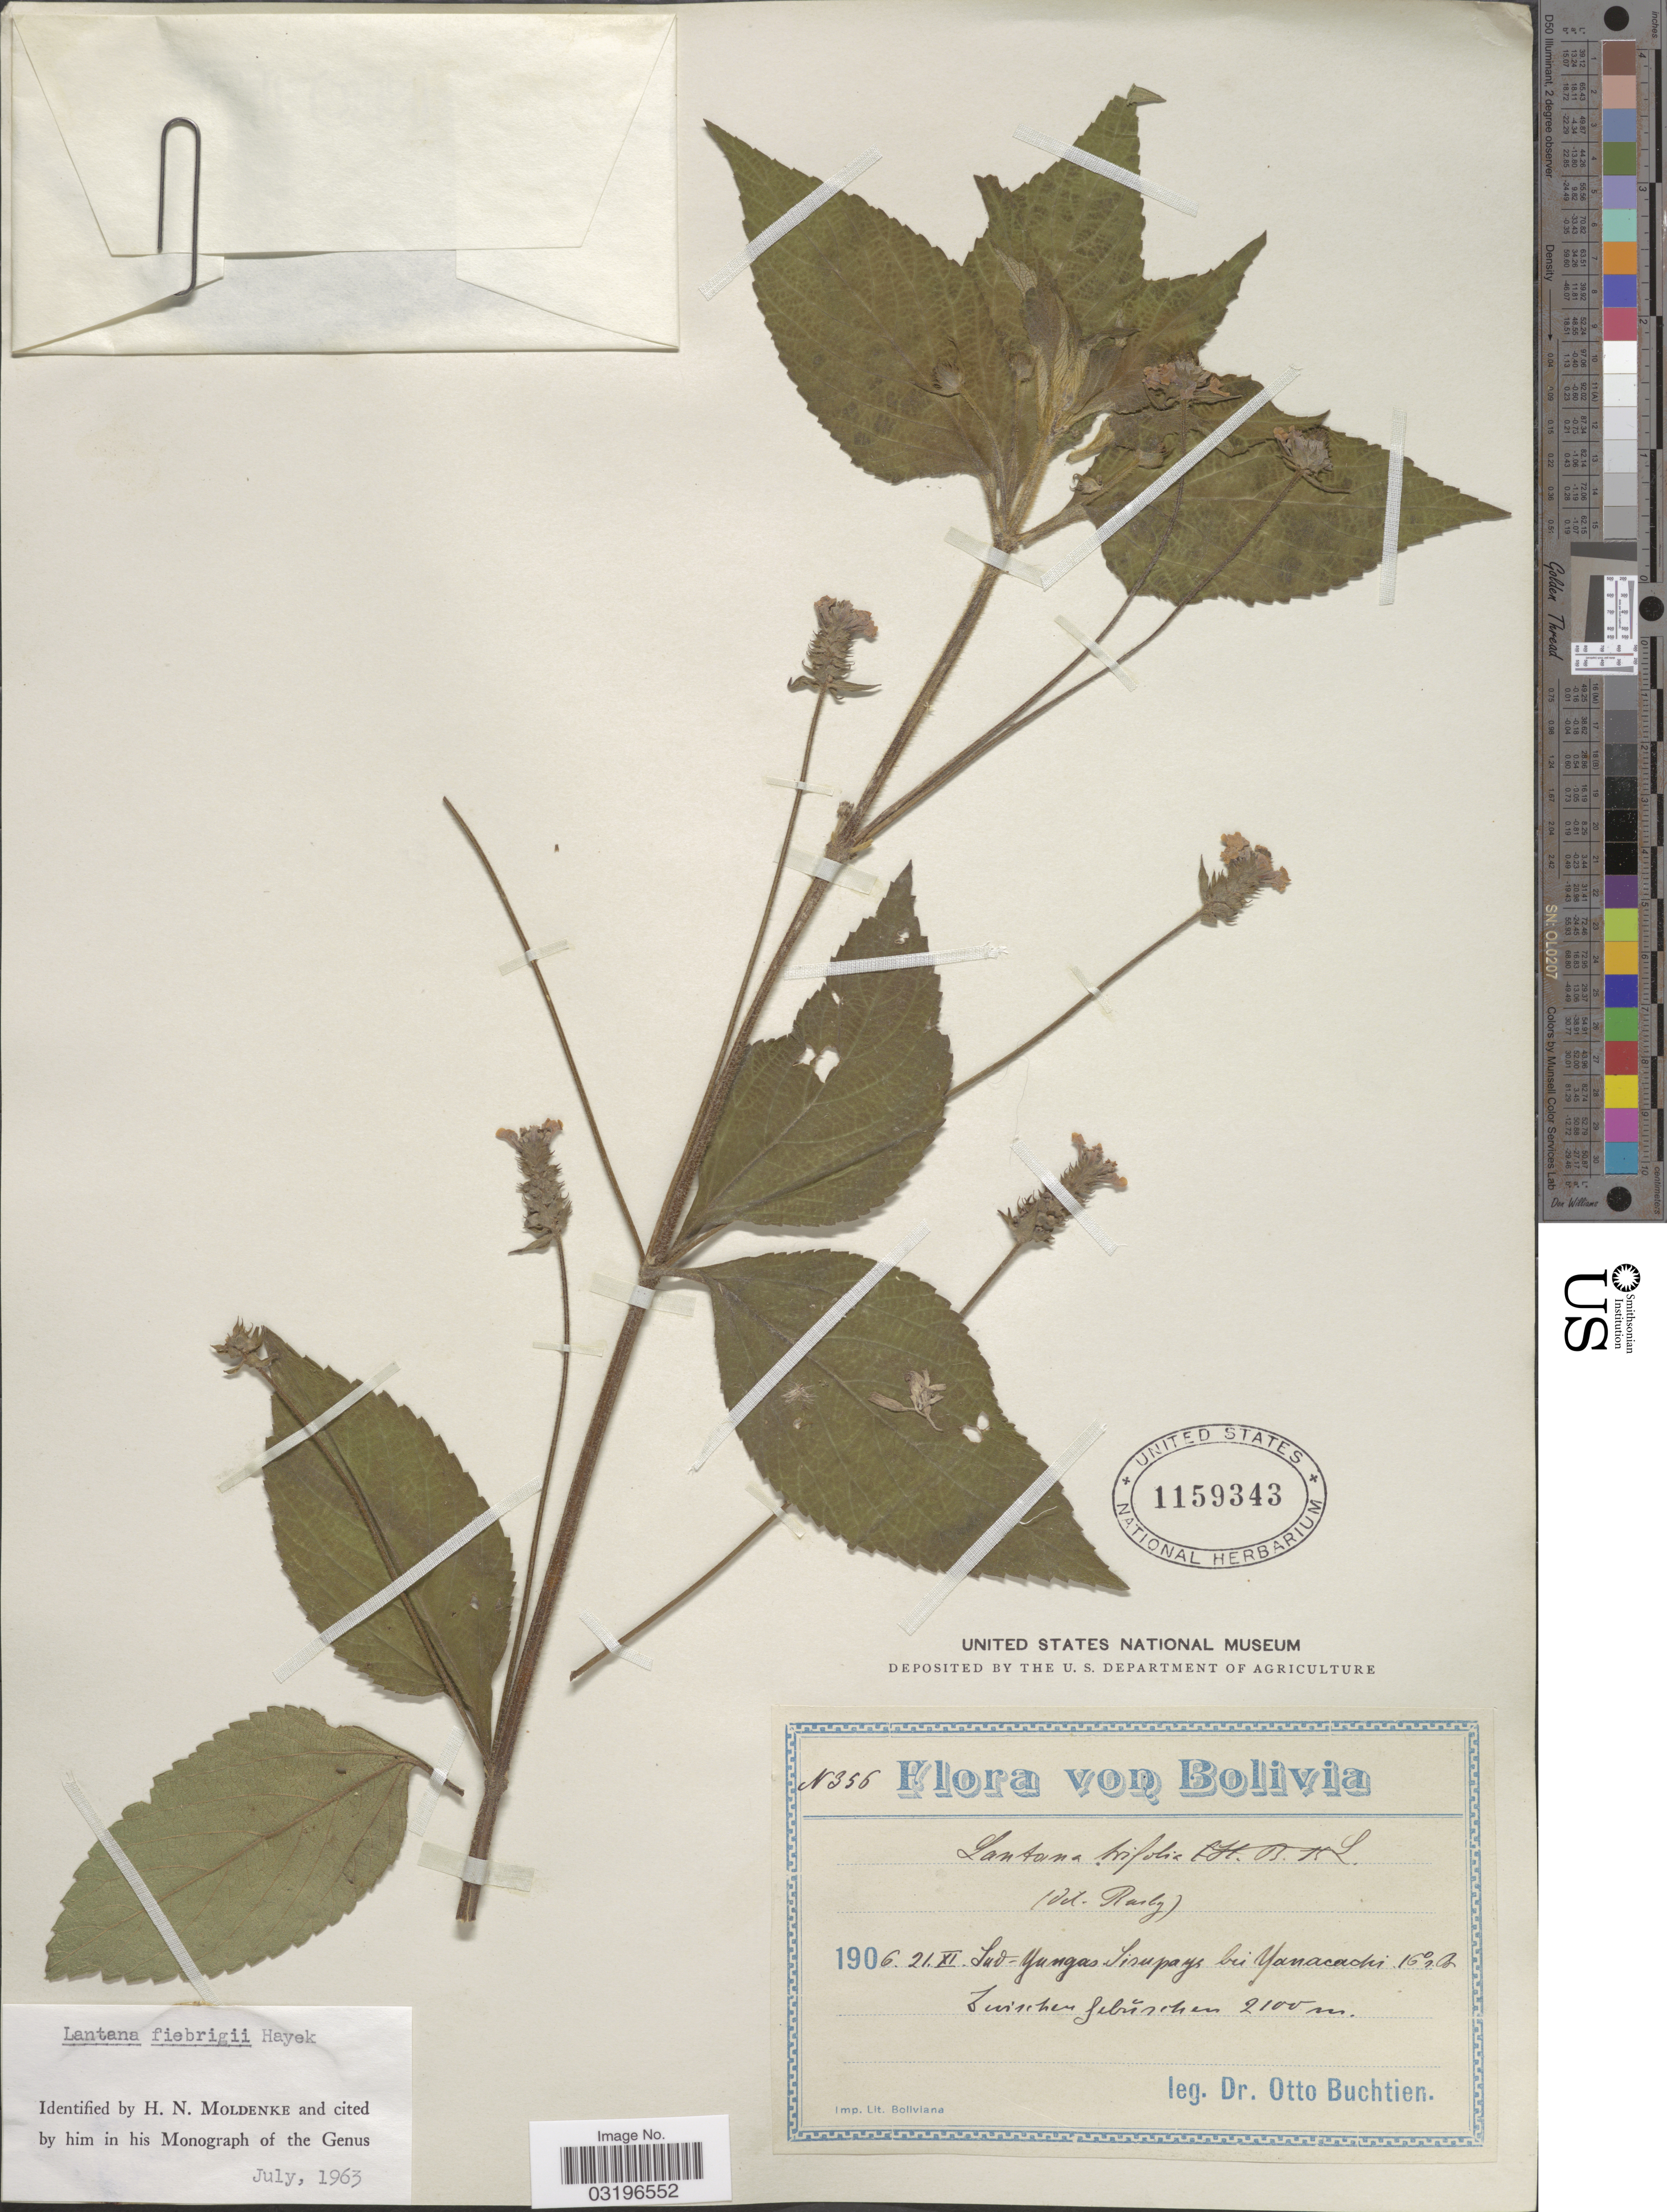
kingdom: Plantae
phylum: Tracheophyta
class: Magnoliopsida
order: Lamiales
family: Verbenaceae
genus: Lantana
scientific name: Lantana fiebrigii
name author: Hayek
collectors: O. Buchtien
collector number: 356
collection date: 1906-11-21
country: Bolivia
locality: Sud-Yungas, Sisupaya bei Yanacachi 16° n Br.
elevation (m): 2100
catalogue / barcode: US 1159343